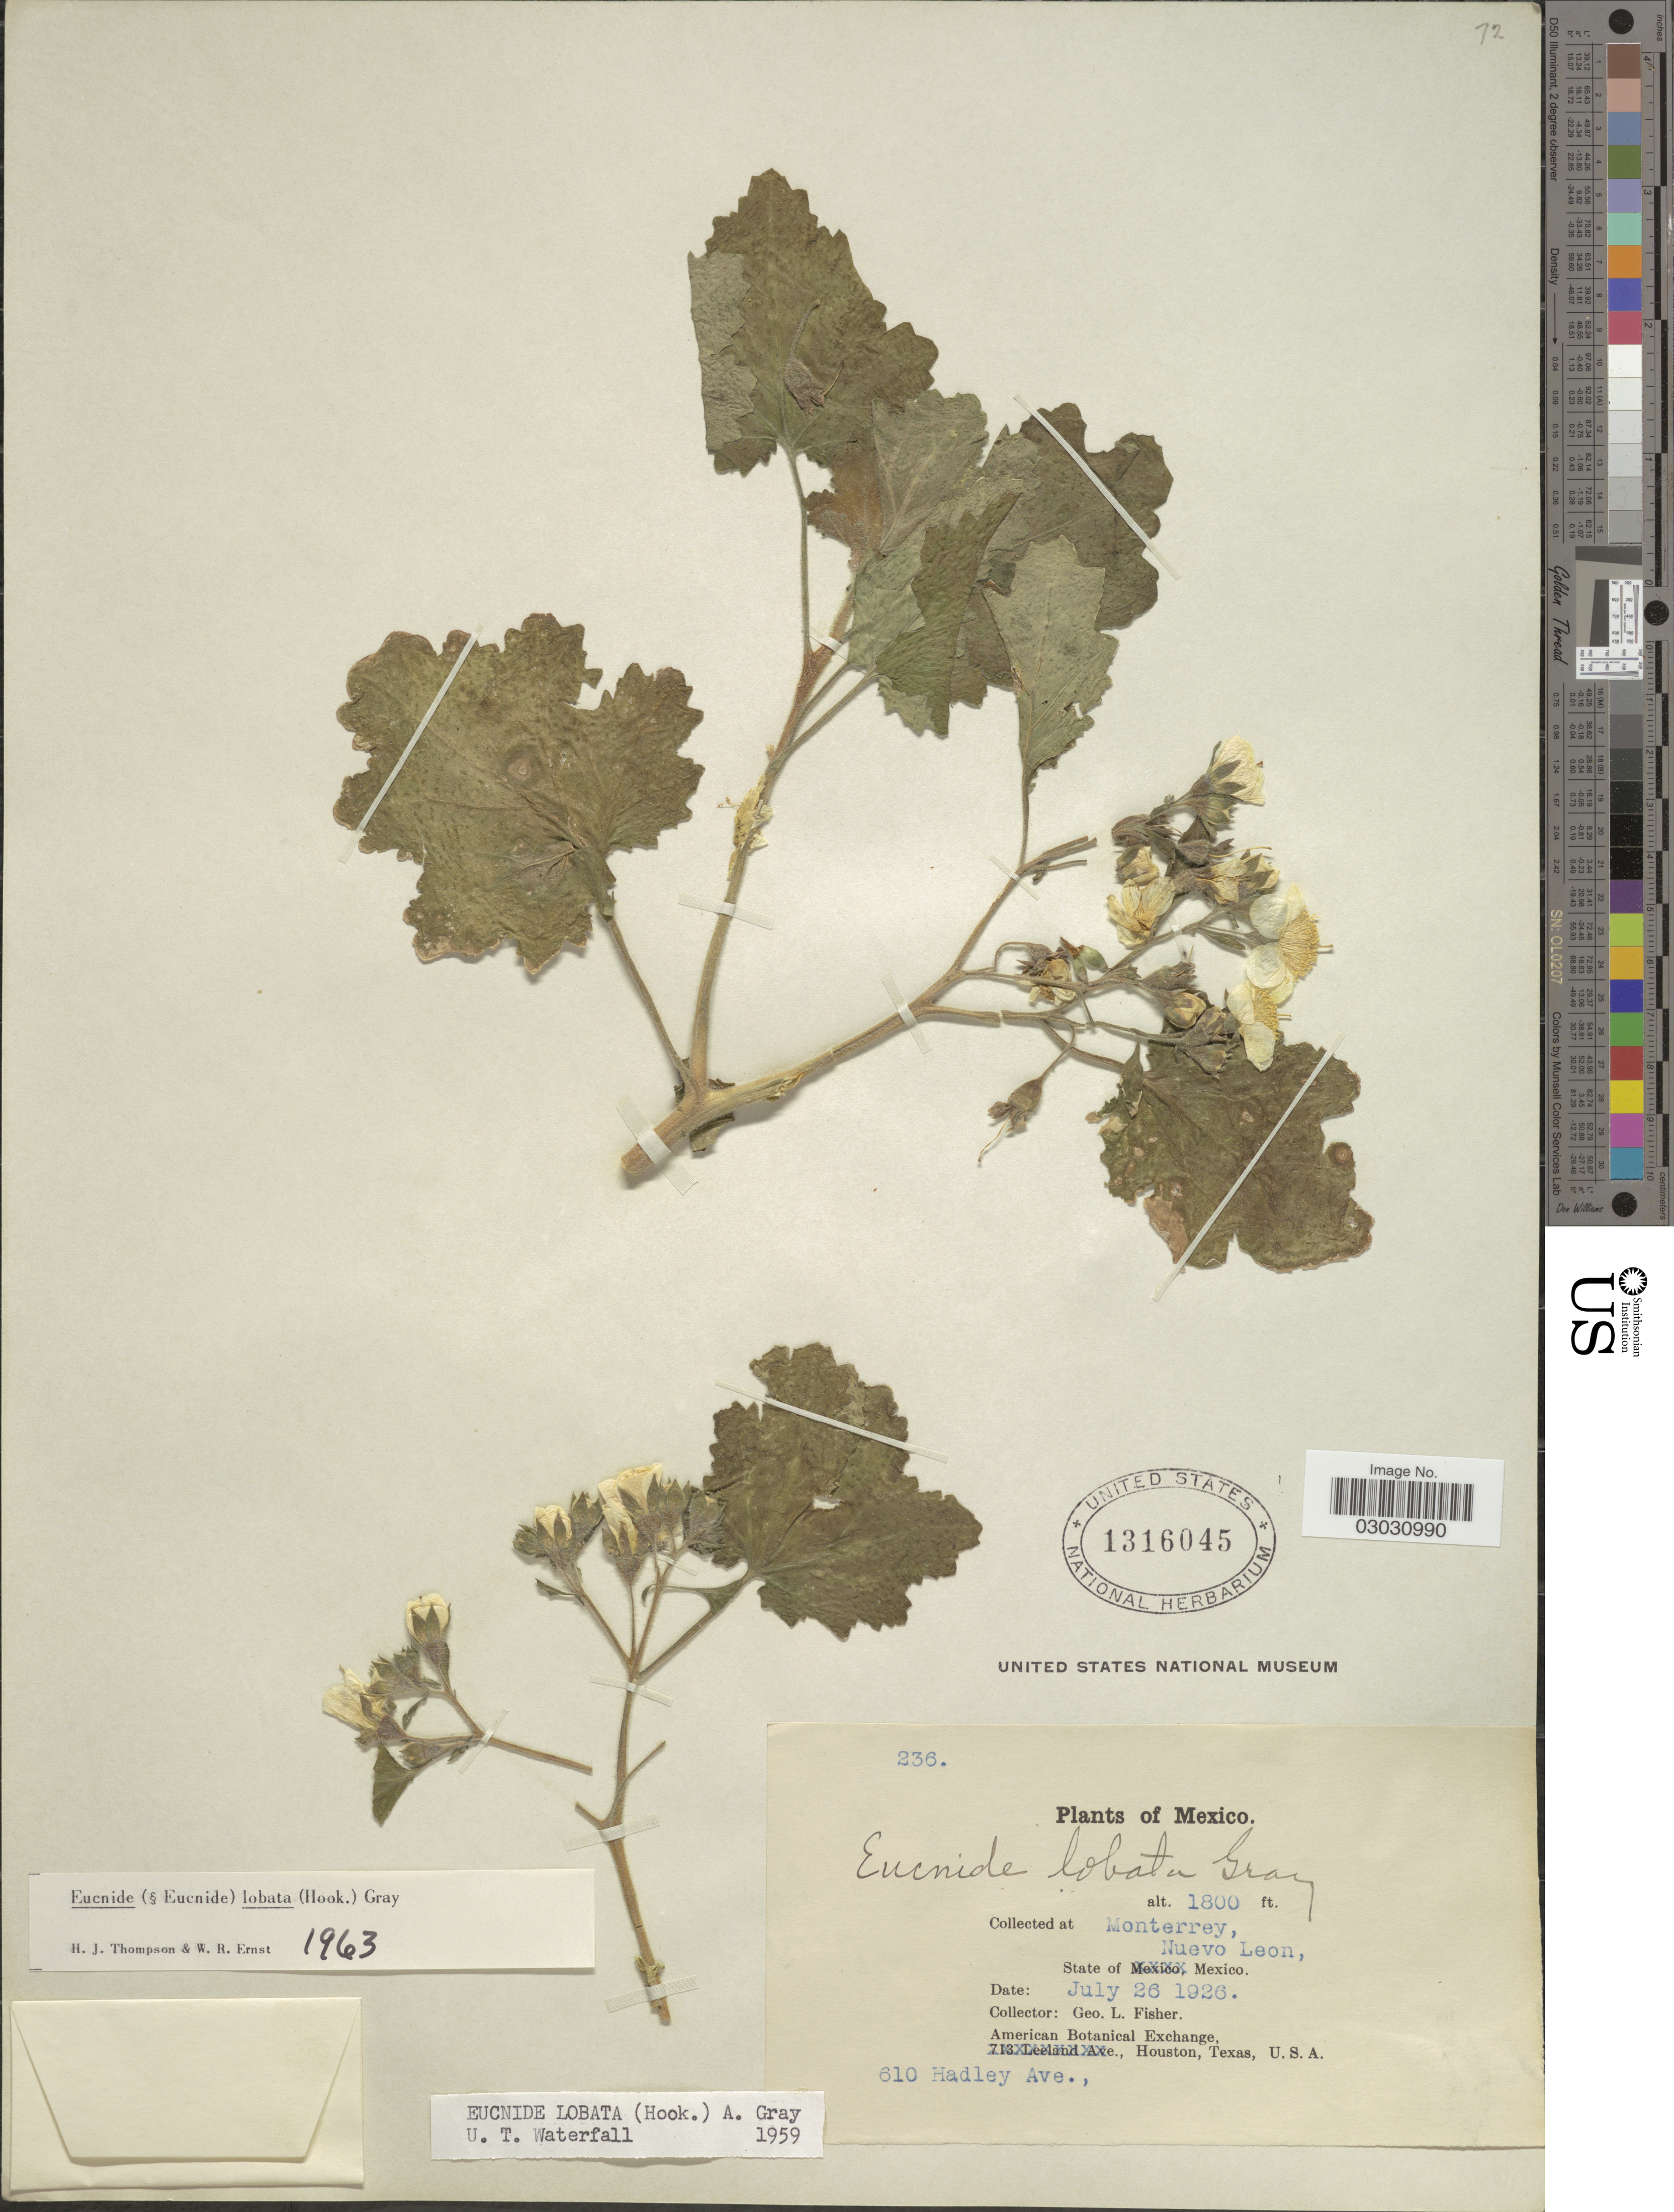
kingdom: Plantae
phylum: Tracheophyta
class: Magnoliopsida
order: Cornales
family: Loasaceae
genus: Eucnide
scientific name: Eucnide lobata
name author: (Hook.) A. Gray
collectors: G. L. Fisher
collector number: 236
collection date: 1926-07-26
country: Mexico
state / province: Nuevo León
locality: Monterrey, Nuevo Leon.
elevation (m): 549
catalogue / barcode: US 1316045